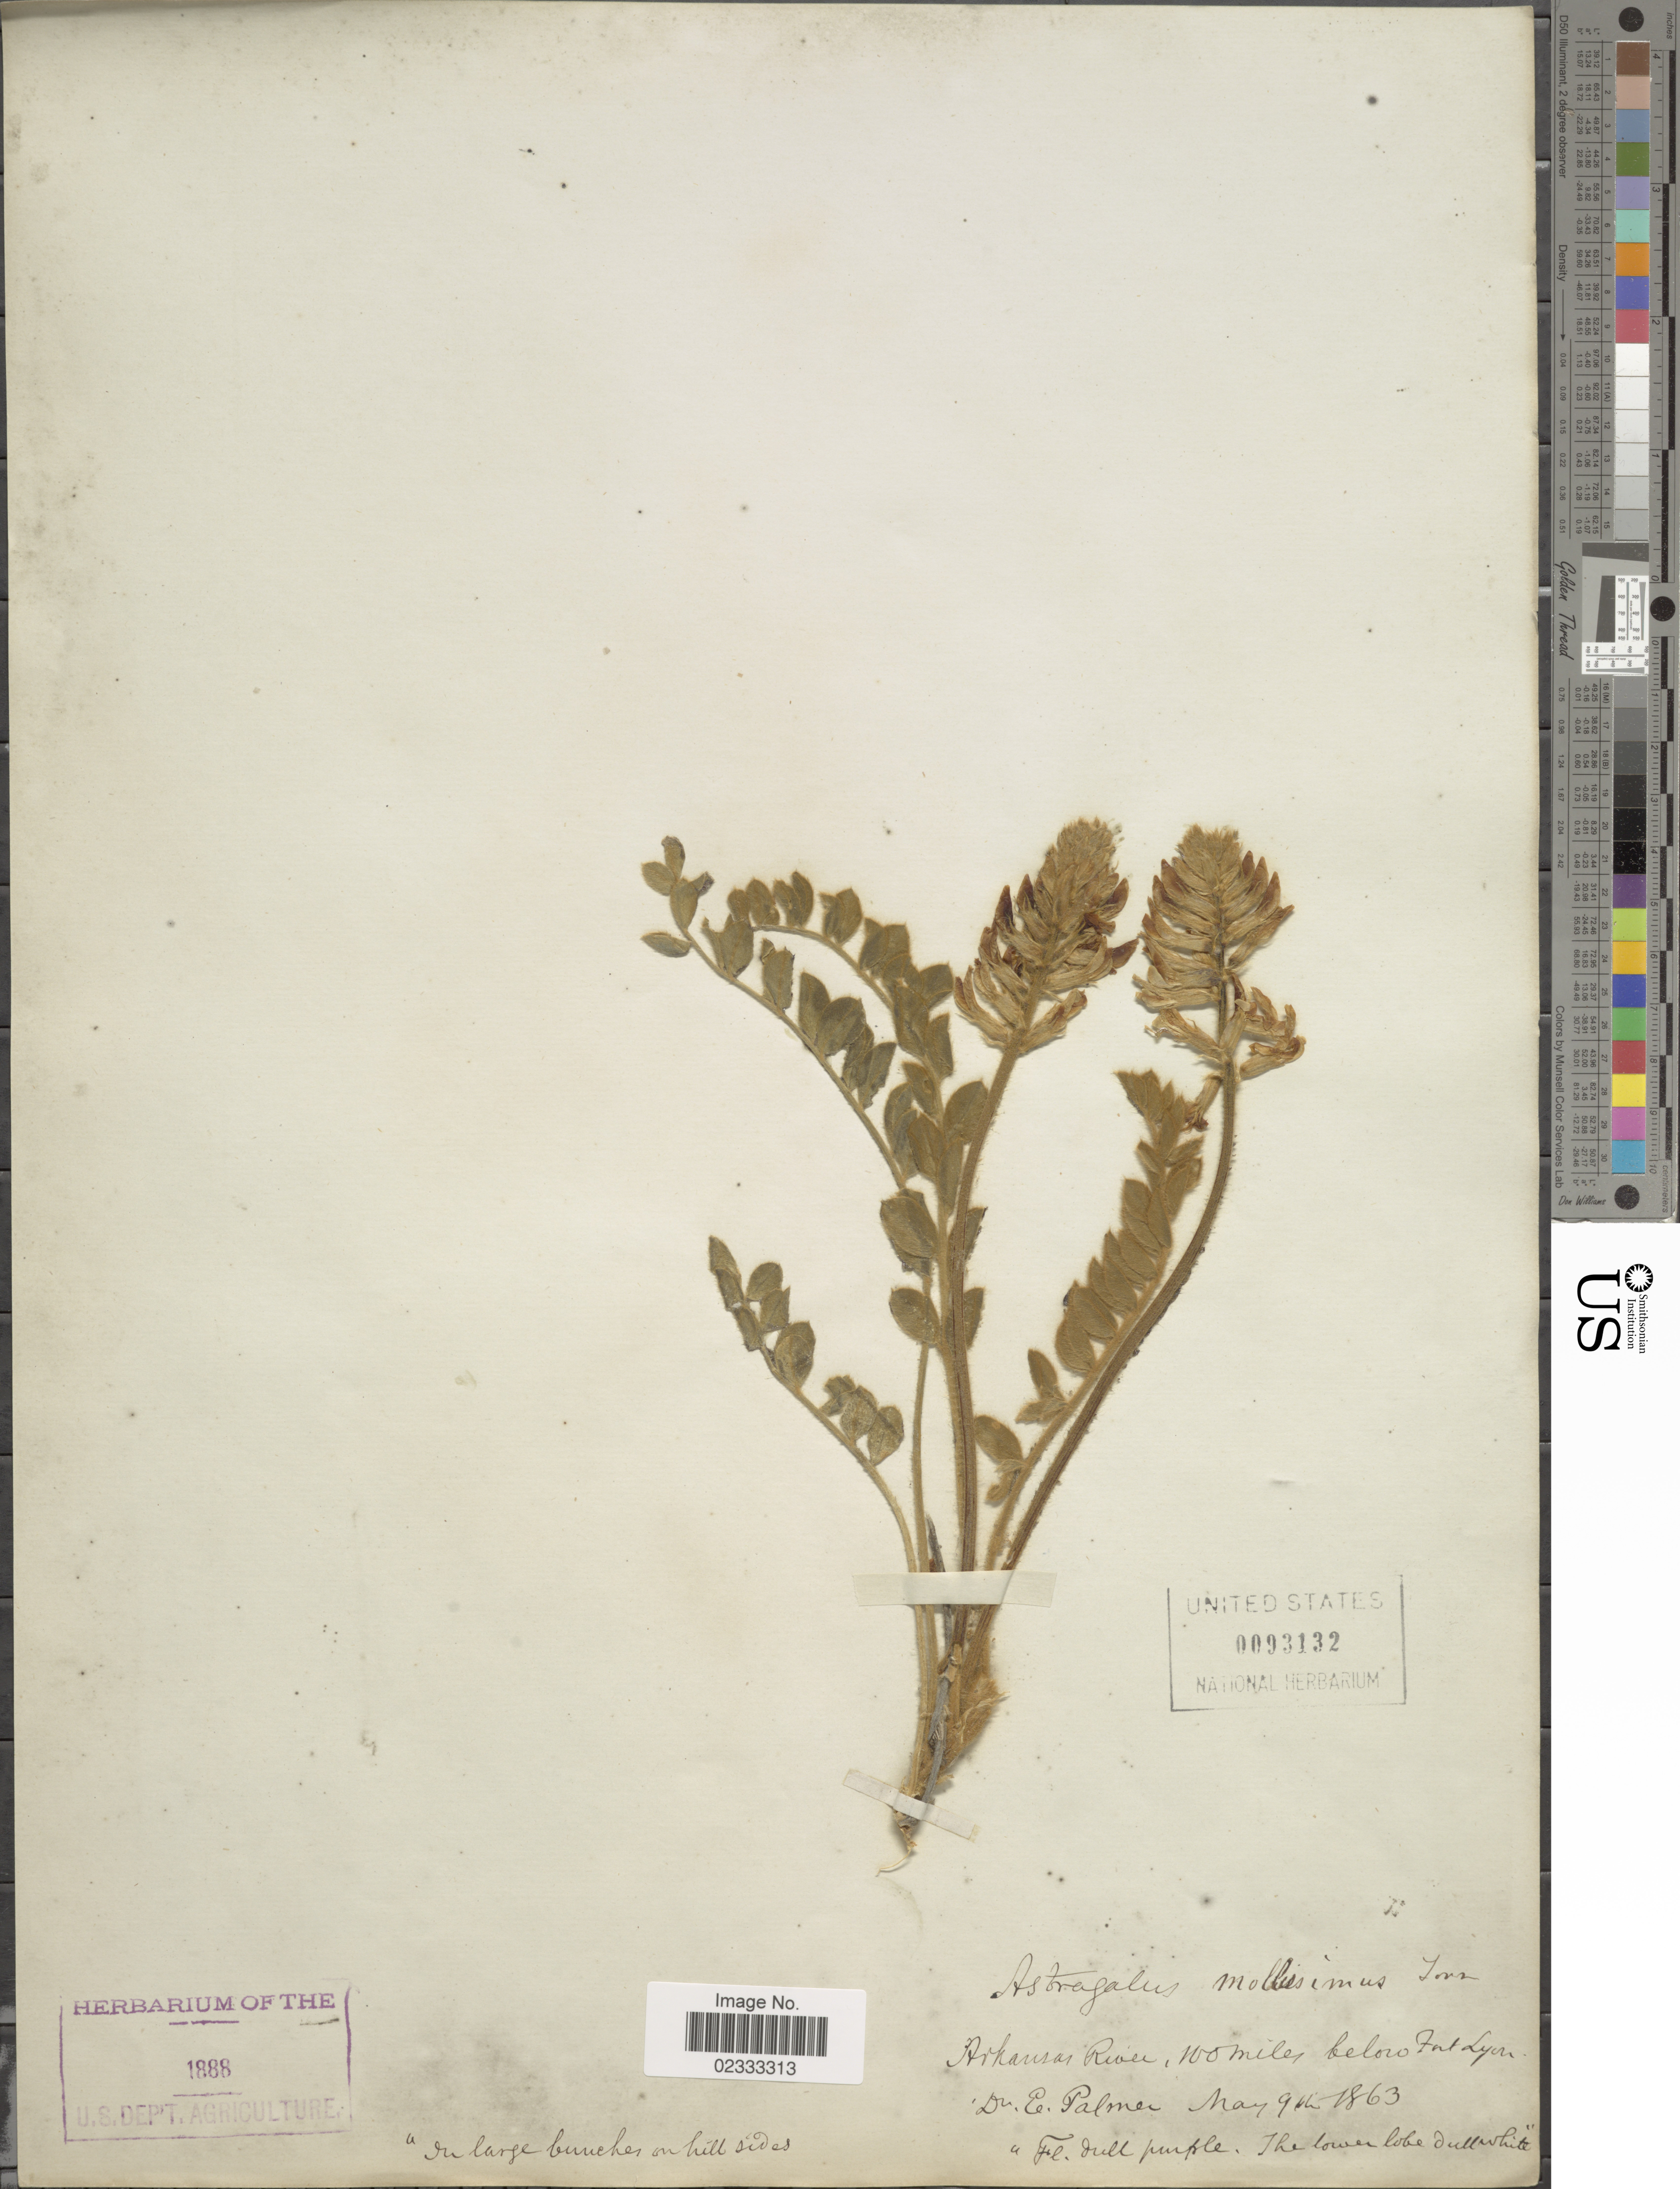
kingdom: Plantae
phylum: Tracheophyta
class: Magnoliopsida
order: Fabales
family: Fabaceae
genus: Astragalus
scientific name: Astragalus mollissimus var. thompsoniae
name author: (S. Watson) Barneby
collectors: E. Palmer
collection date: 1863-05-09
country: United States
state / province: Colorado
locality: Arkansas River, 100 miles below Fort Lyon, in large bushes on hillsides.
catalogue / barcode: US 93132